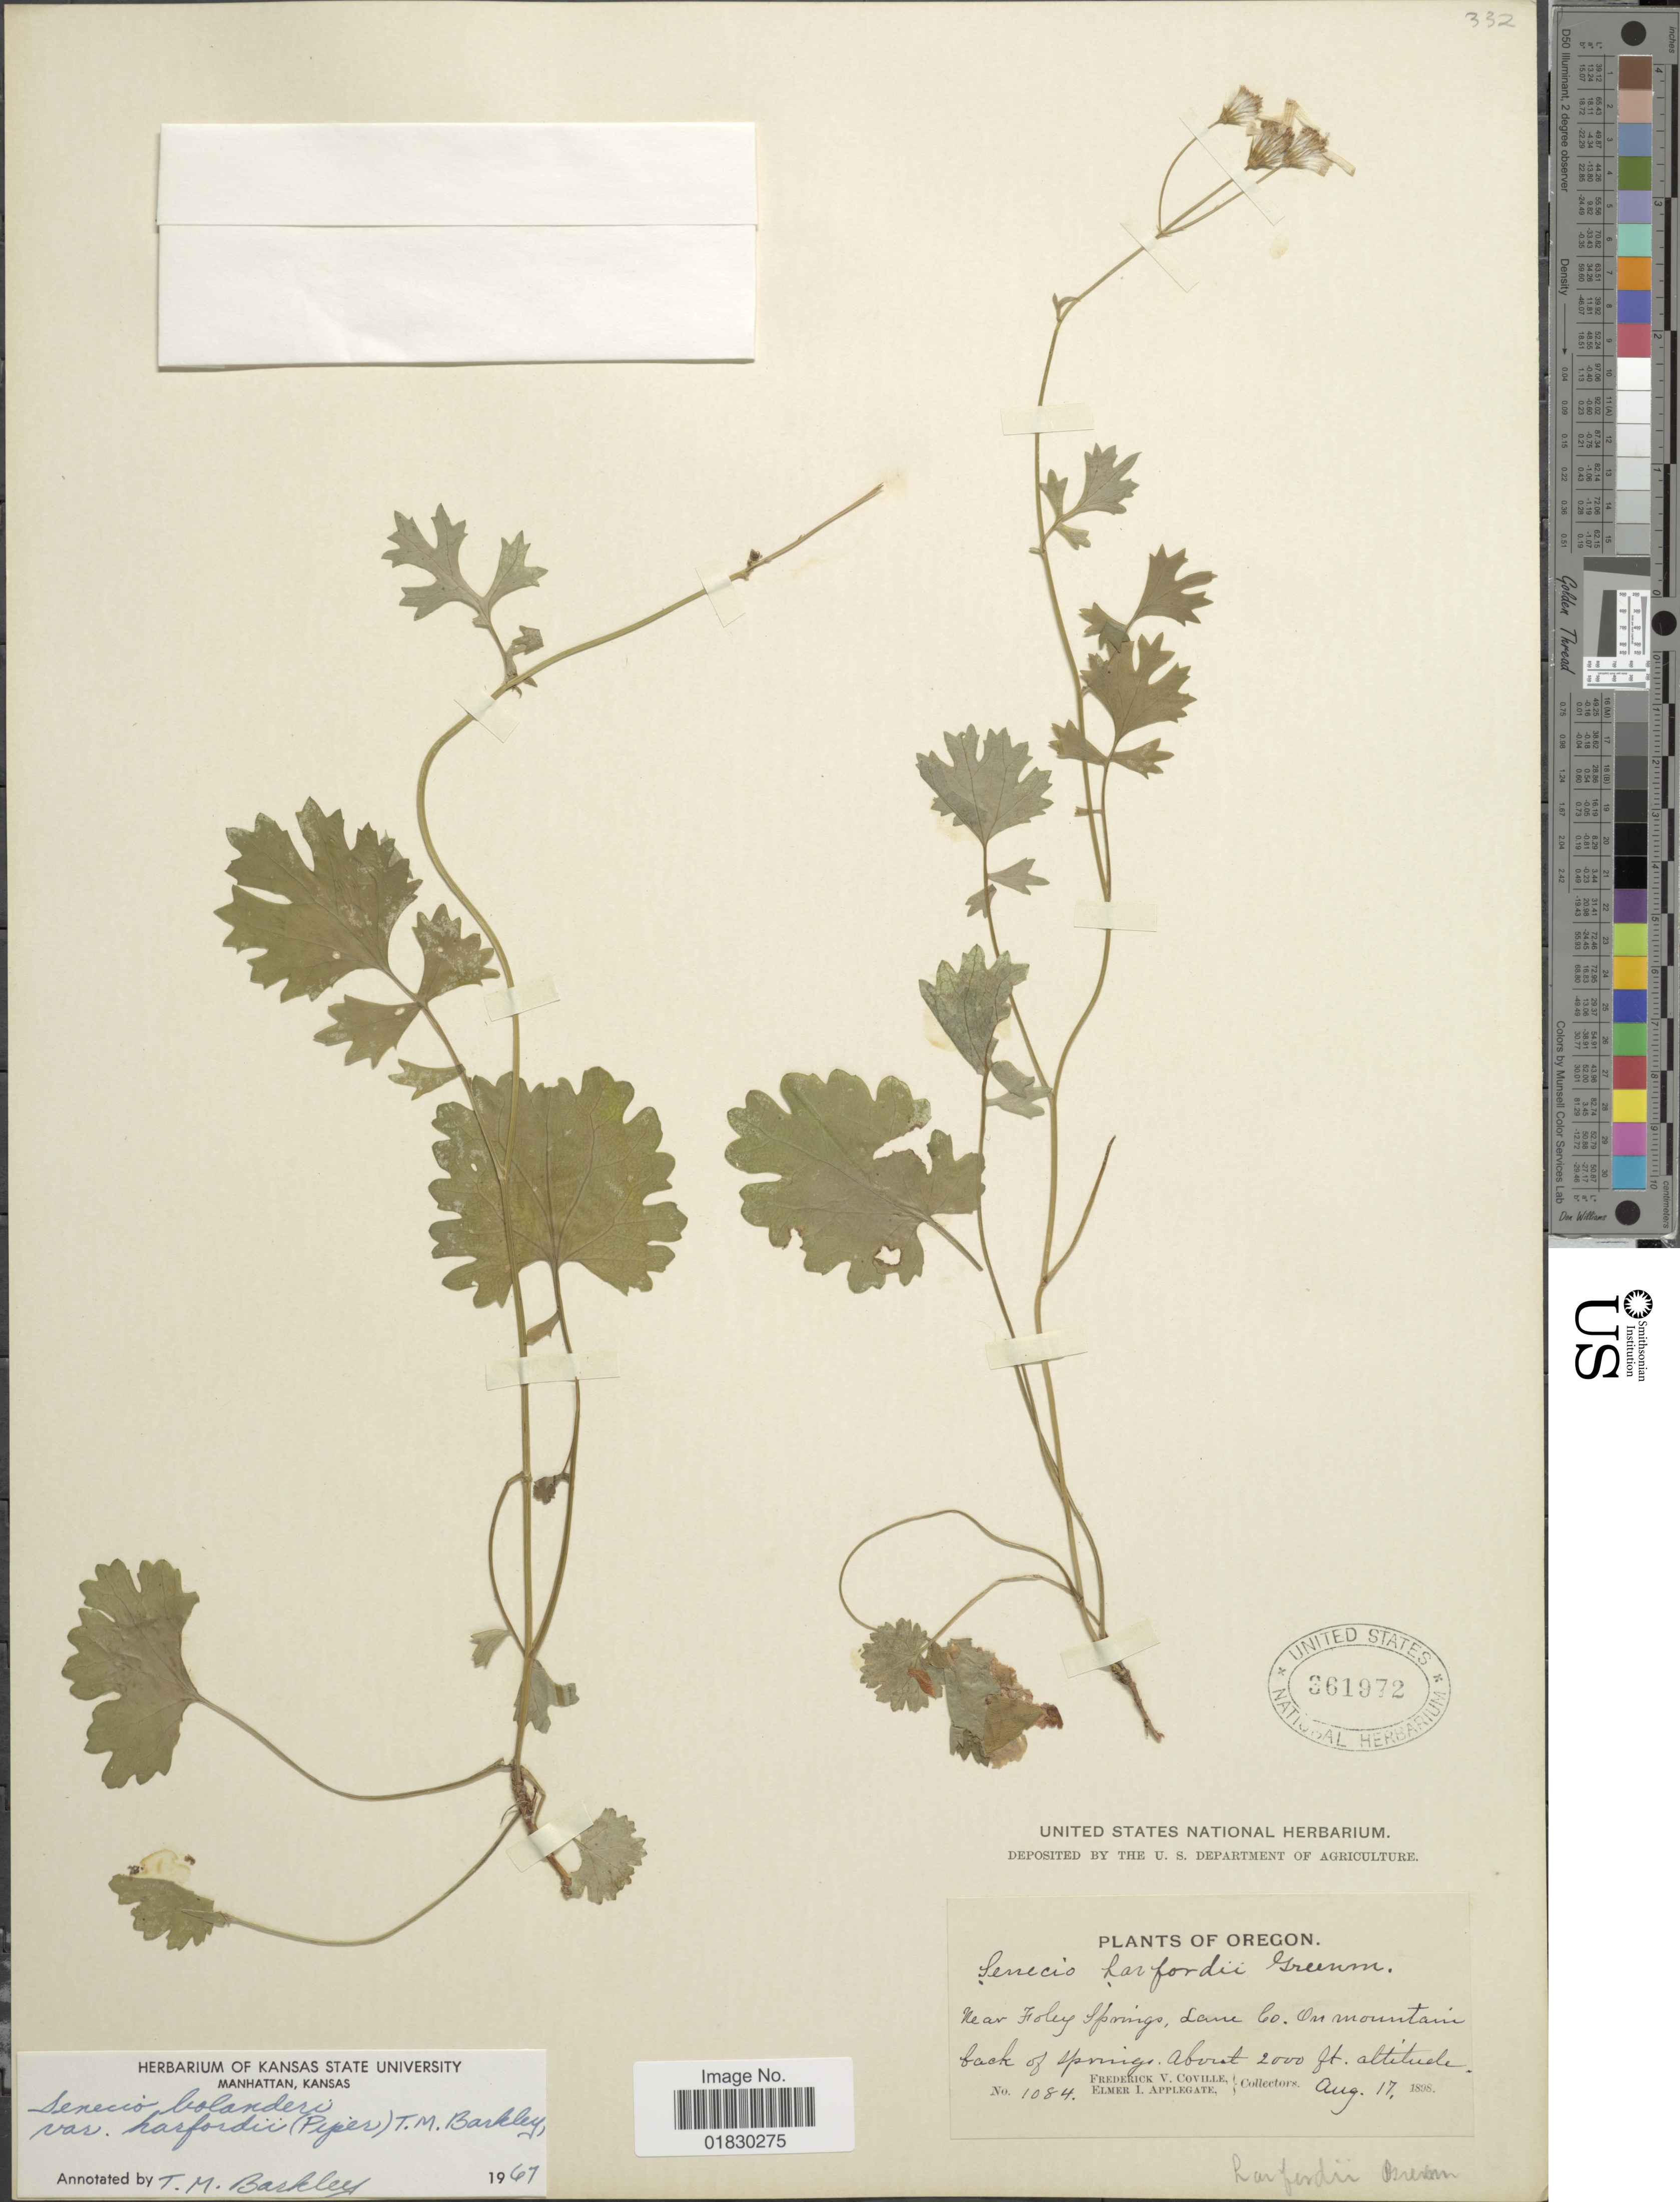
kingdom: Plantae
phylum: Tracheophyta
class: Magnoliopsida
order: Asterales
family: Asteraceae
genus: Packera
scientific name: Packera bolanderi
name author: (A. Gray) W.A. Weber & Á. Löve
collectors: F. V. Coville & E. I. Applegate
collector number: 1084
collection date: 1898-08-17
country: United States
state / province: Oregon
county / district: Lane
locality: Near Foley Springs, Lane Co. On Mountain Back of Springs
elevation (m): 610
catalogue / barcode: US 361972